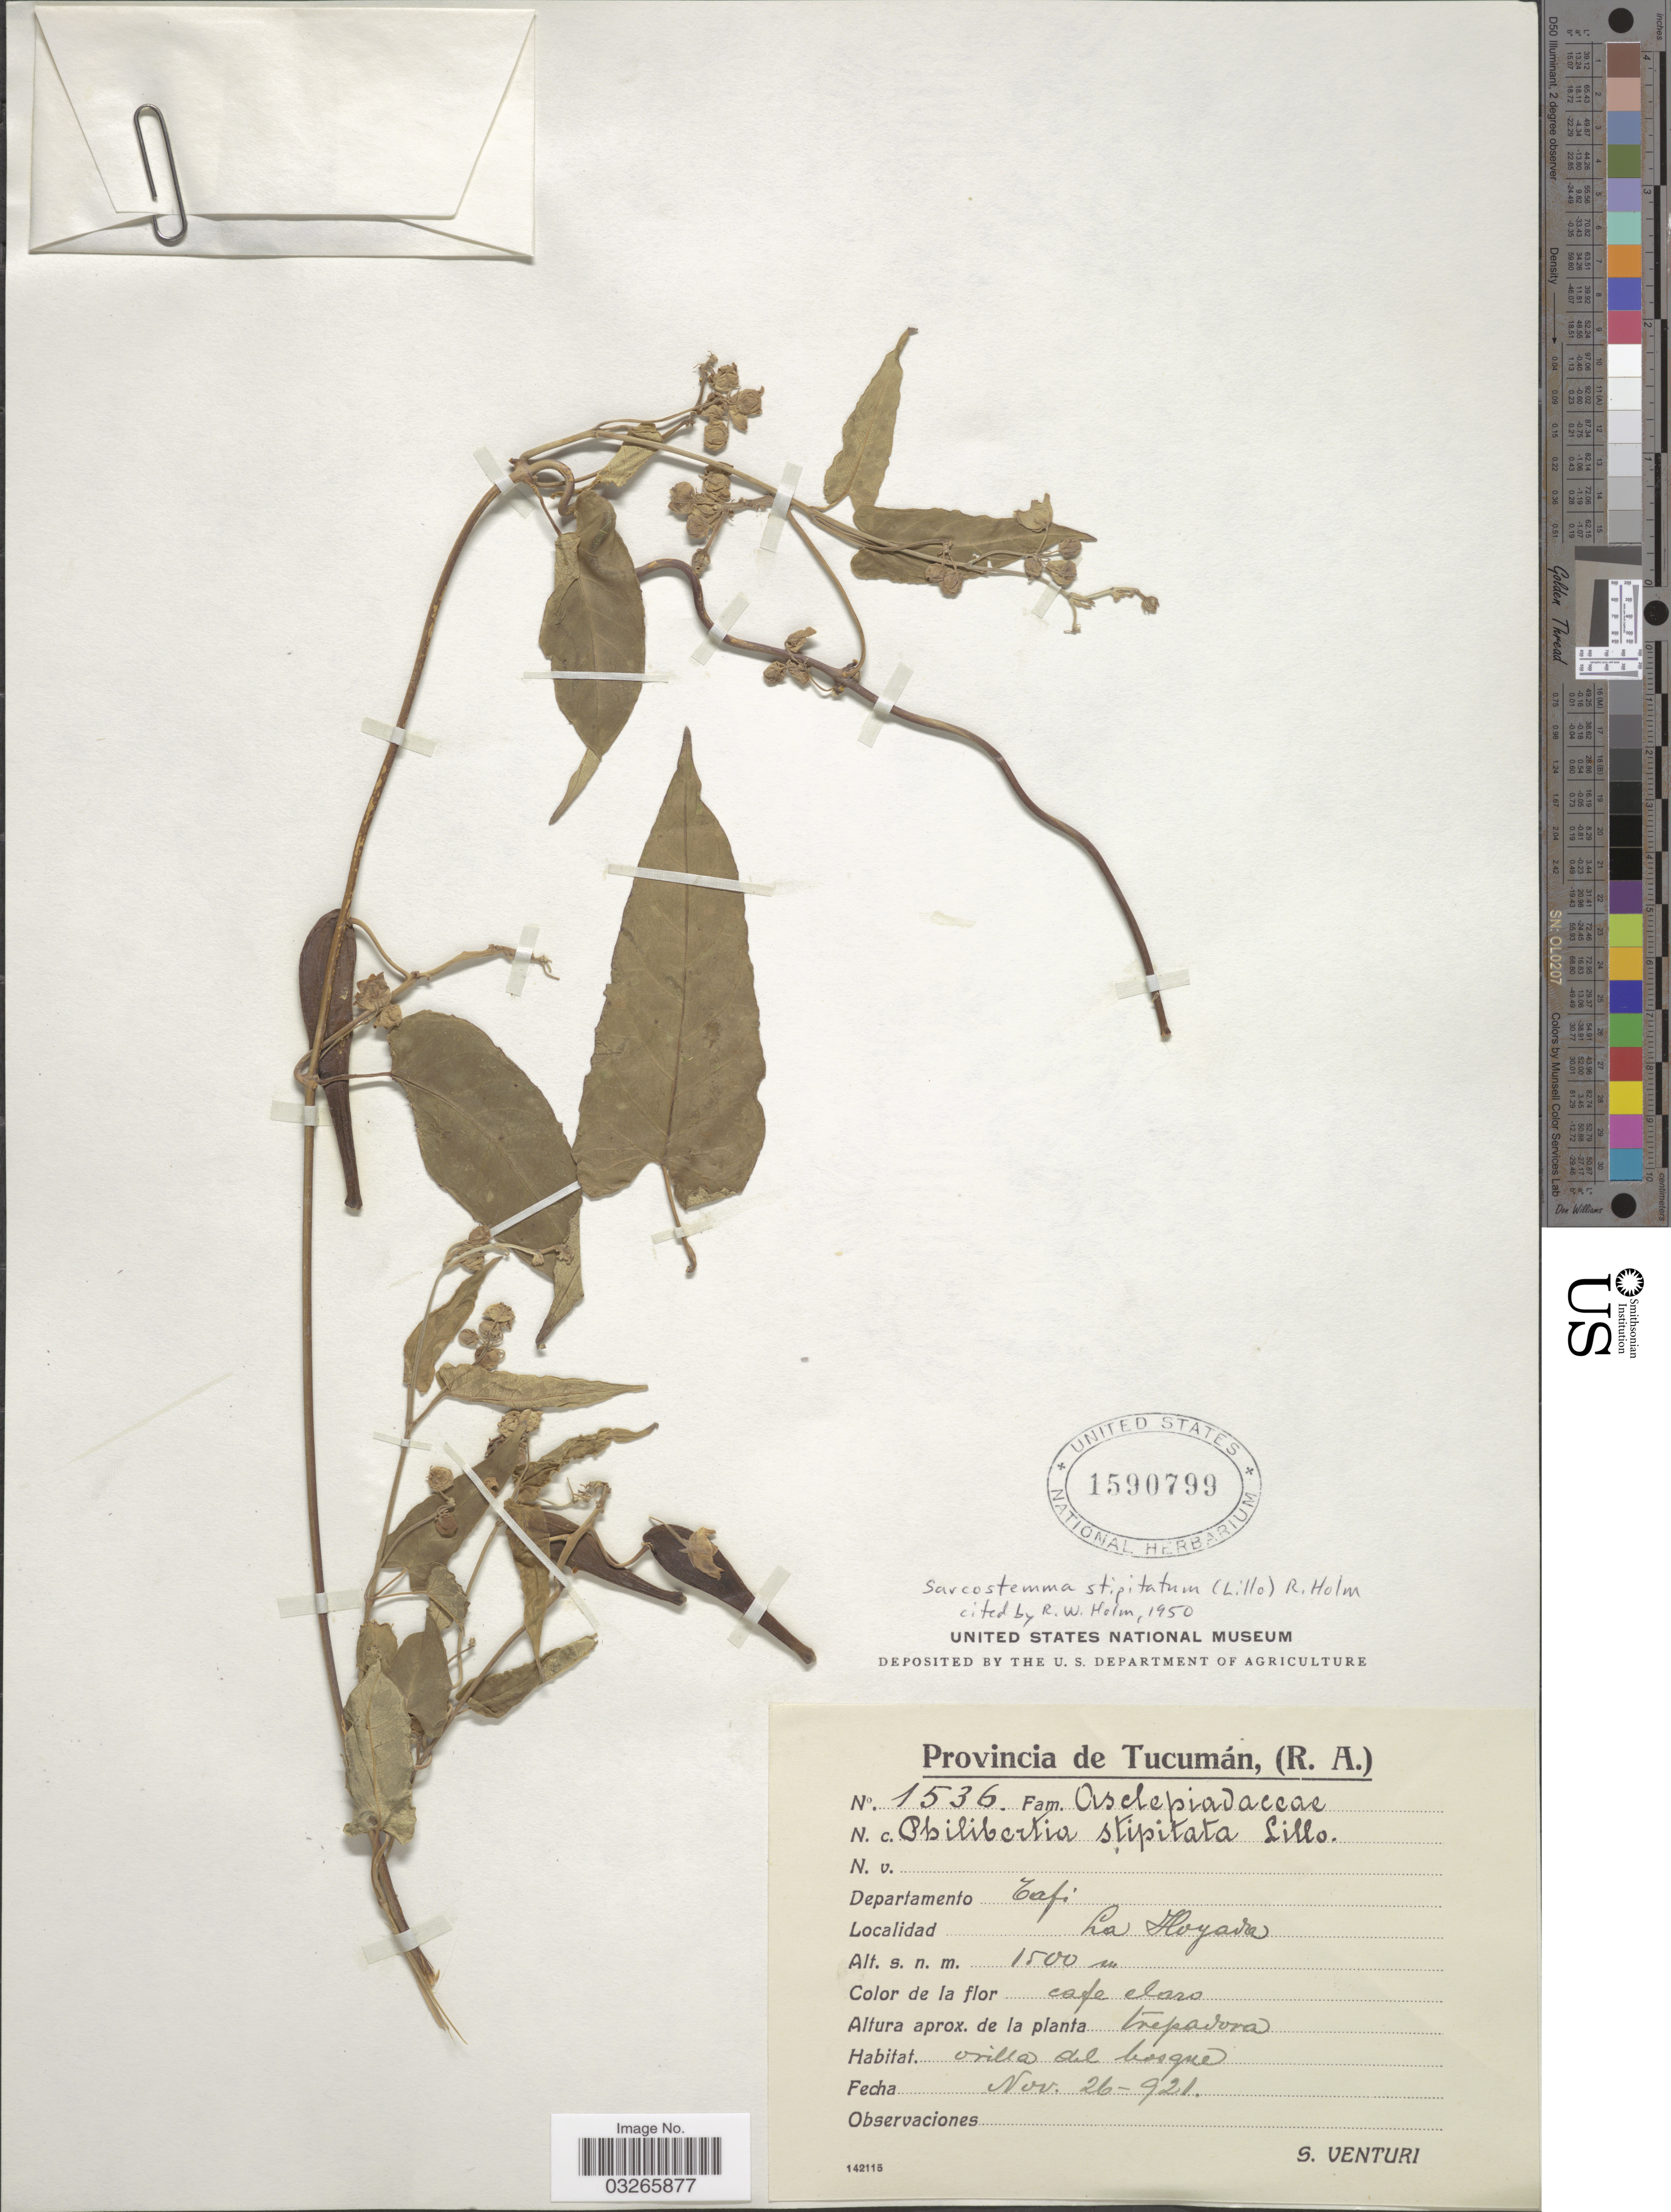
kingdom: Plantae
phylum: Tracheophyta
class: Magnoliopsida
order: Gentianales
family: Apocynaceae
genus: Sarcostemma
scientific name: Sarcostemma stipitatum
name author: (Lillo) R.W. Holm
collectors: S. Venturi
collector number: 1536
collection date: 1921-11-26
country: Argentina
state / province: Tucuman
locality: Departamento Tafi. La Hoyada.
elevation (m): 1500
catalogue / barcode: US 1590799